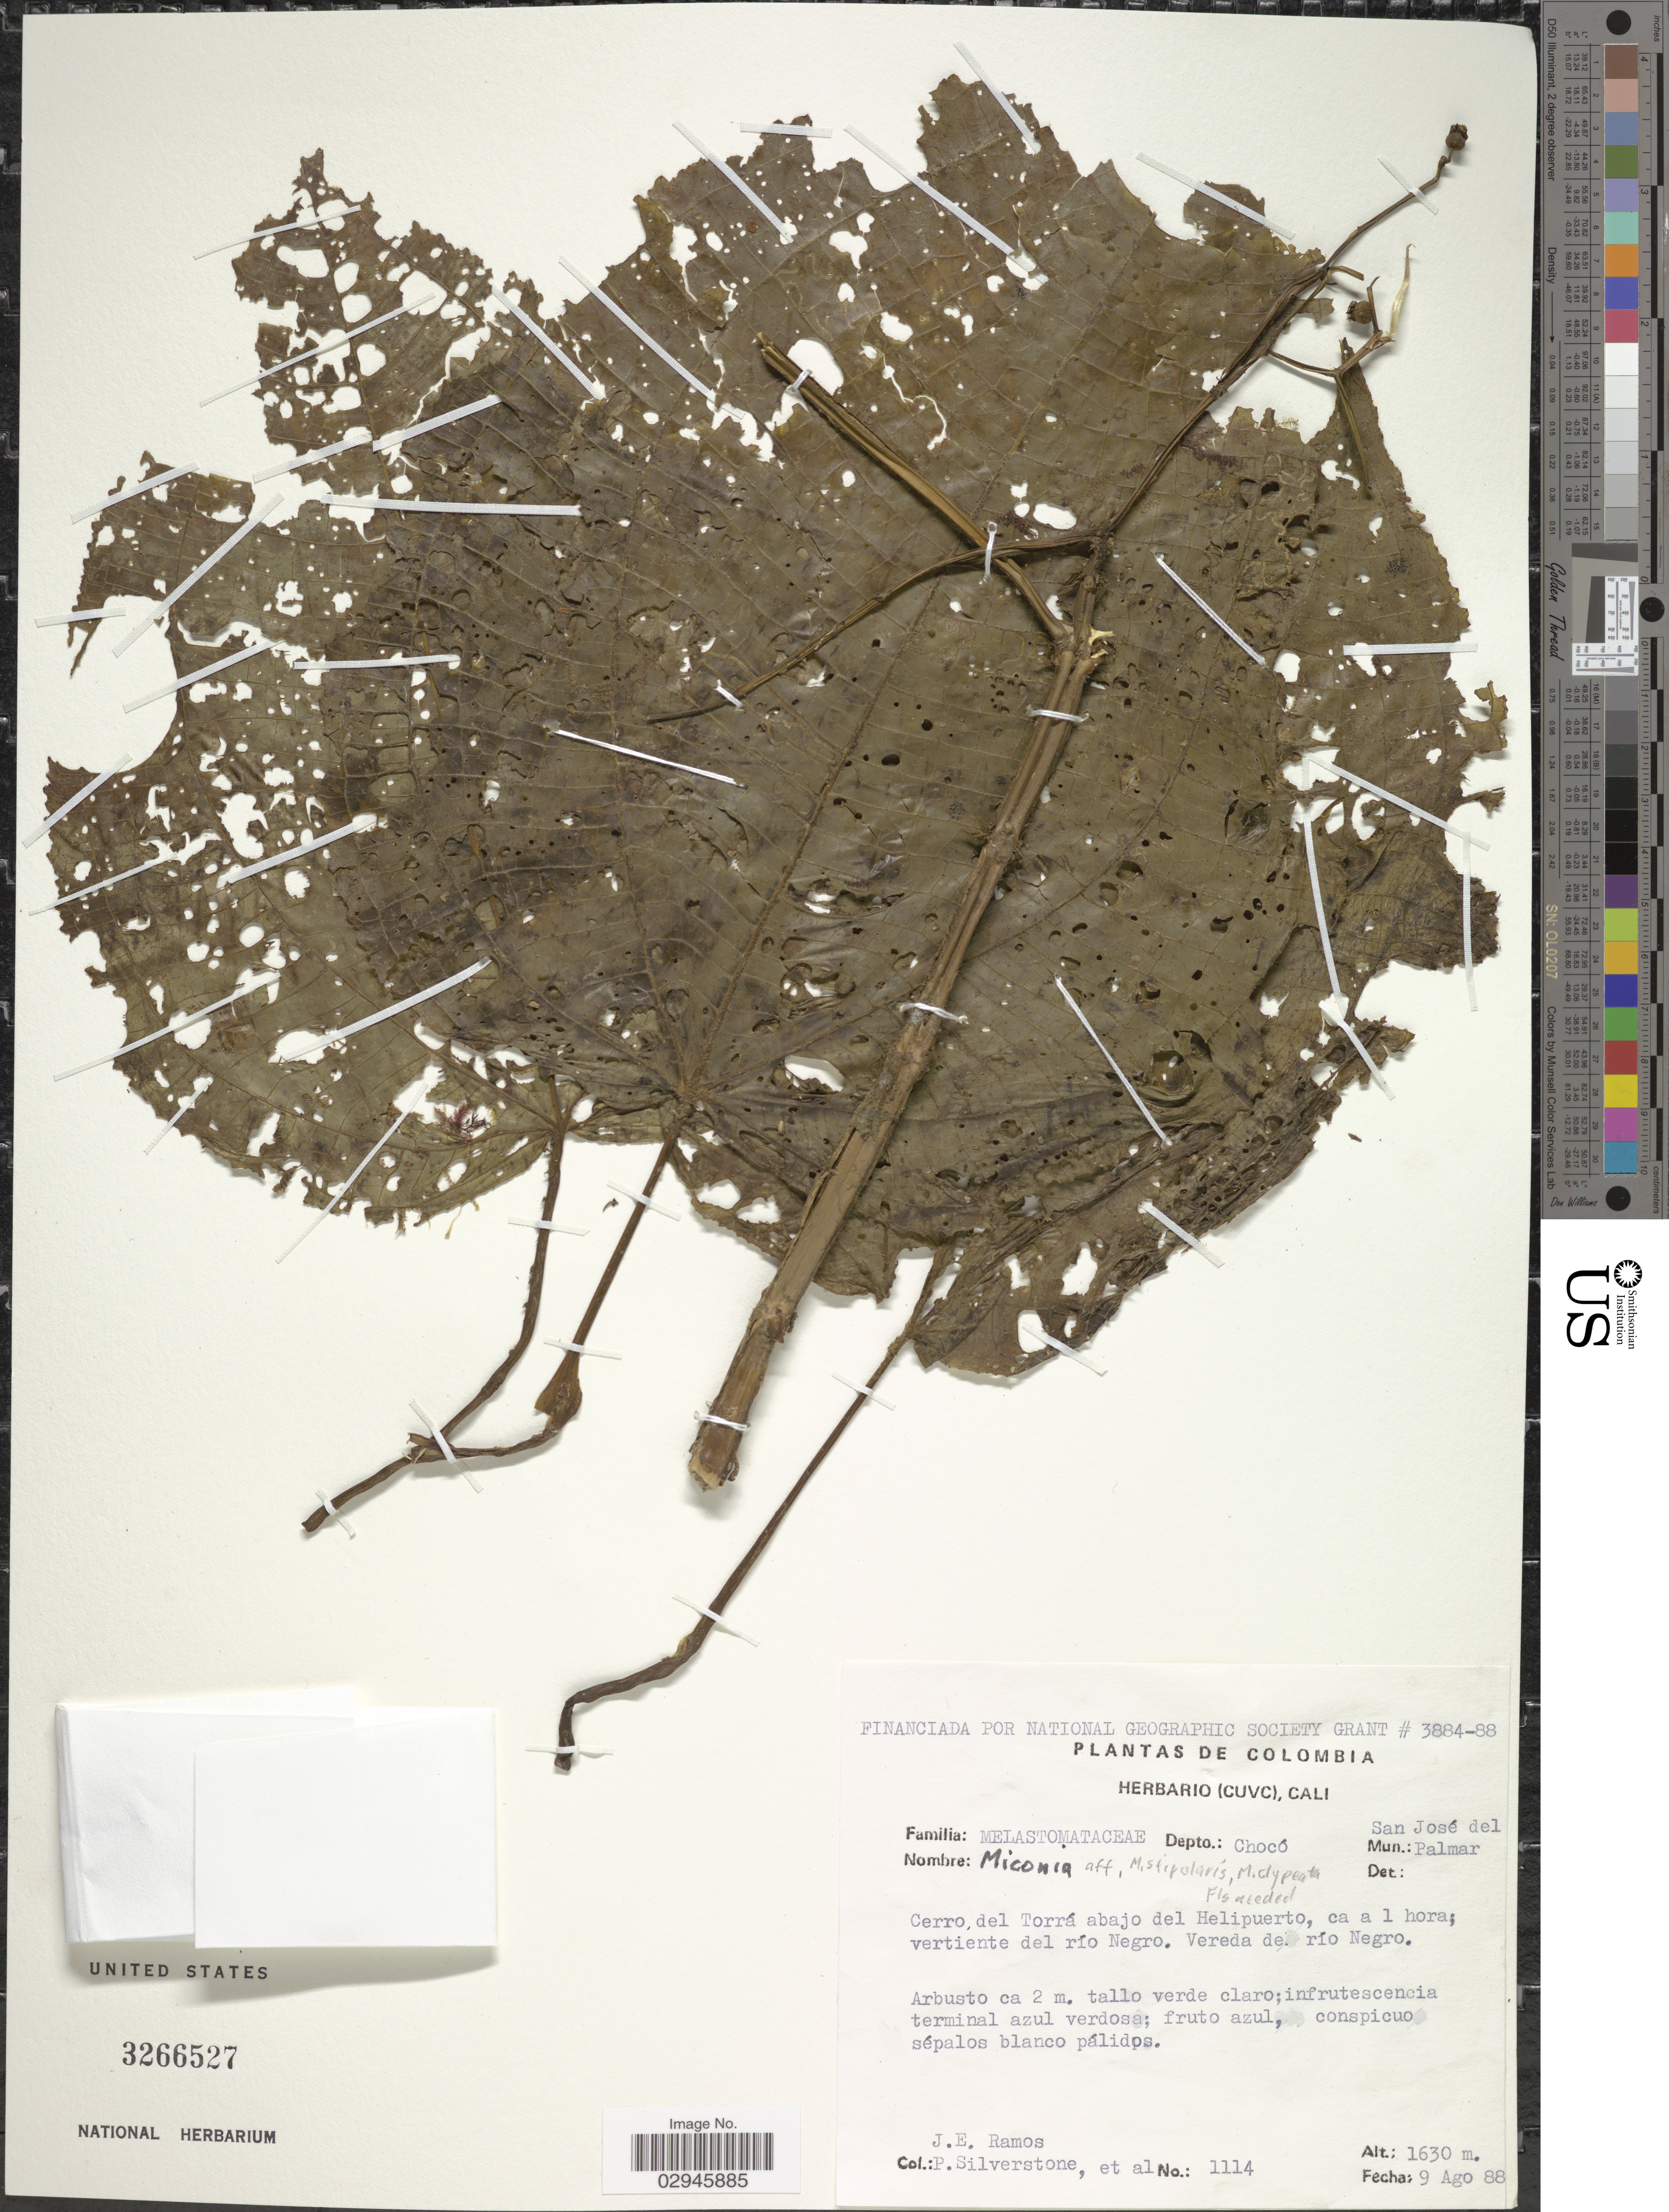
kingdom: Plantae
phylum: Tracheophyta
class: Magnoliopsida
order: Myrtales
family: Melastomataceae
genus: Miconia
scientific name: Miconia sp.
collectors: J. E. Ramos, P. Silverstone & et al.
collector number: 1114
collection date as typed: Transcribed d/m/y: 9/8/88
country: Colombia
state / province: Chocó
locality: Depto.: Chocó, Mun. San José del Palmar. Cerro del Torrá abajo del Helipuerto, ca a 1 hora; vertiente del río Negro. Vereda de río Negro.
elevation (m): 1630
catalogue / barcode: US 3266527